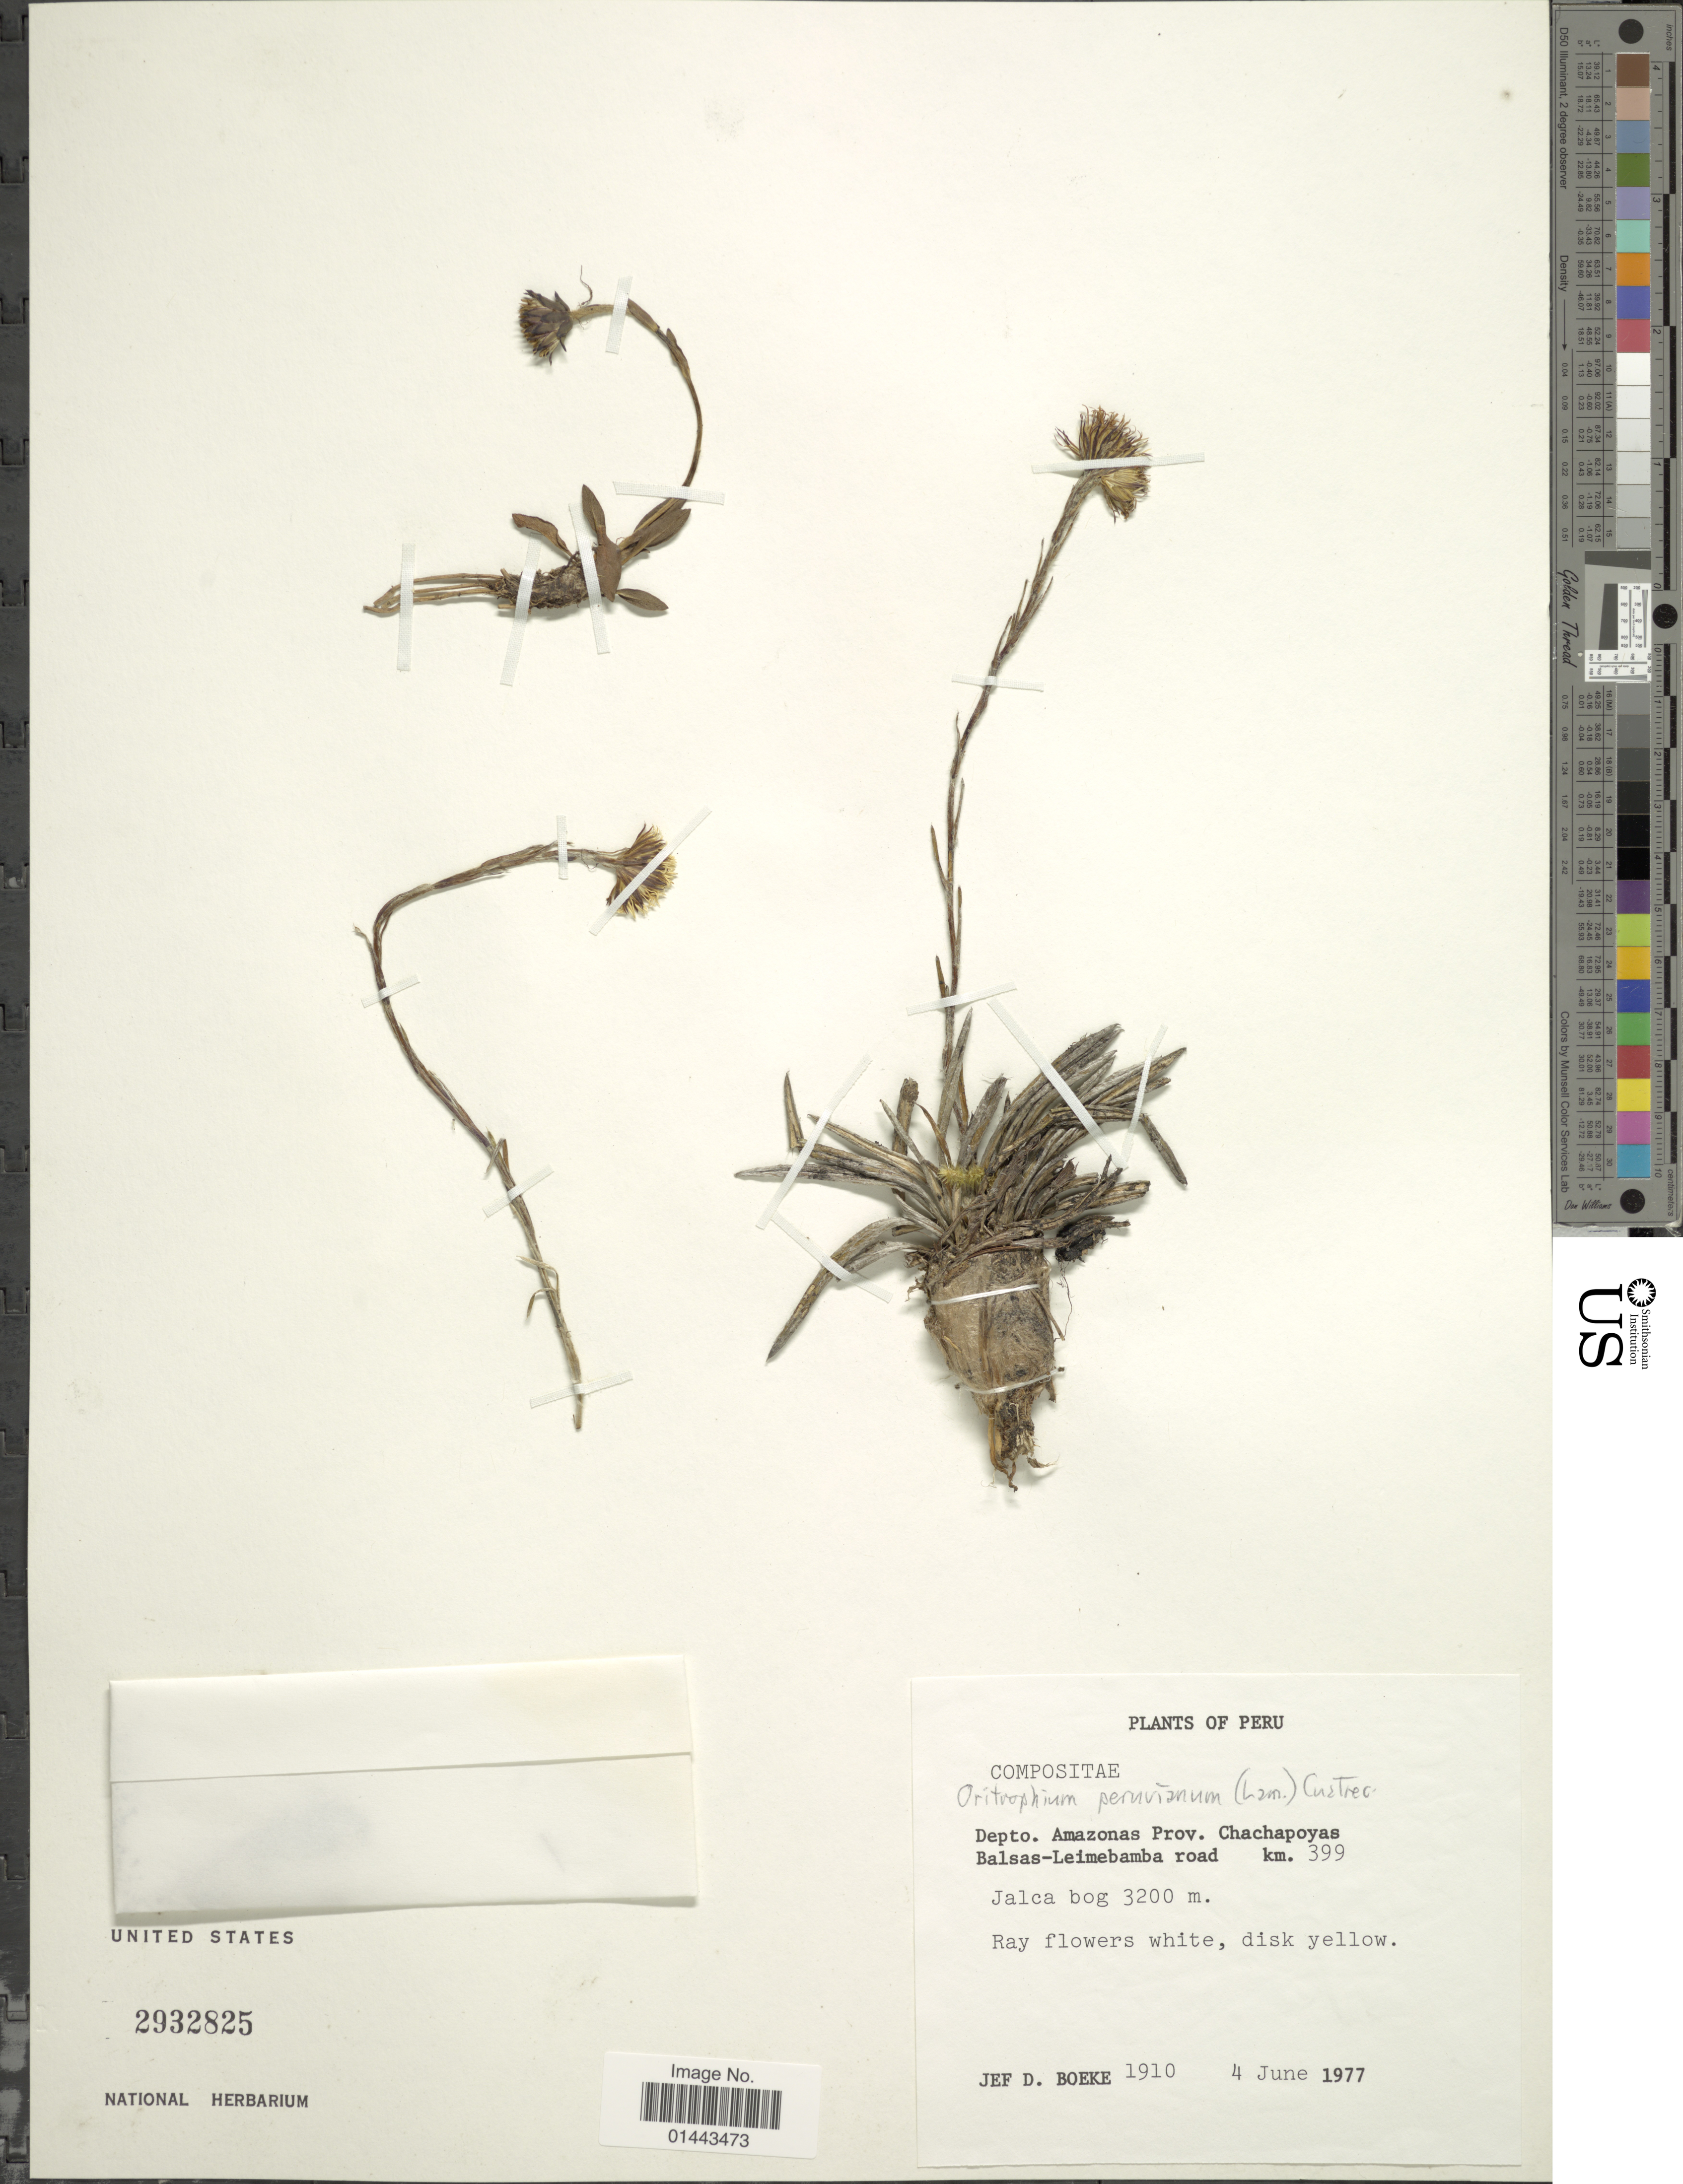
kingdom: Plantae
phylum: Tracheophyta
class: Magnoliopsida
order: Asterales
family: Asteraceae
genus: Oritrophium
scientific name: Oritrophium peruvianum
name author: (Lam.) Cuatrec.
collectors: J. D. Boeke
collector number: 1910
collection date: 1977-06-04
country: Peru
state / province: Amazonas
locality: Prov. Chachapoyas, Balsas-Leimebamba road, Jalca bog.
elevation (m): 3200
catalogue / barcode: US 2932825